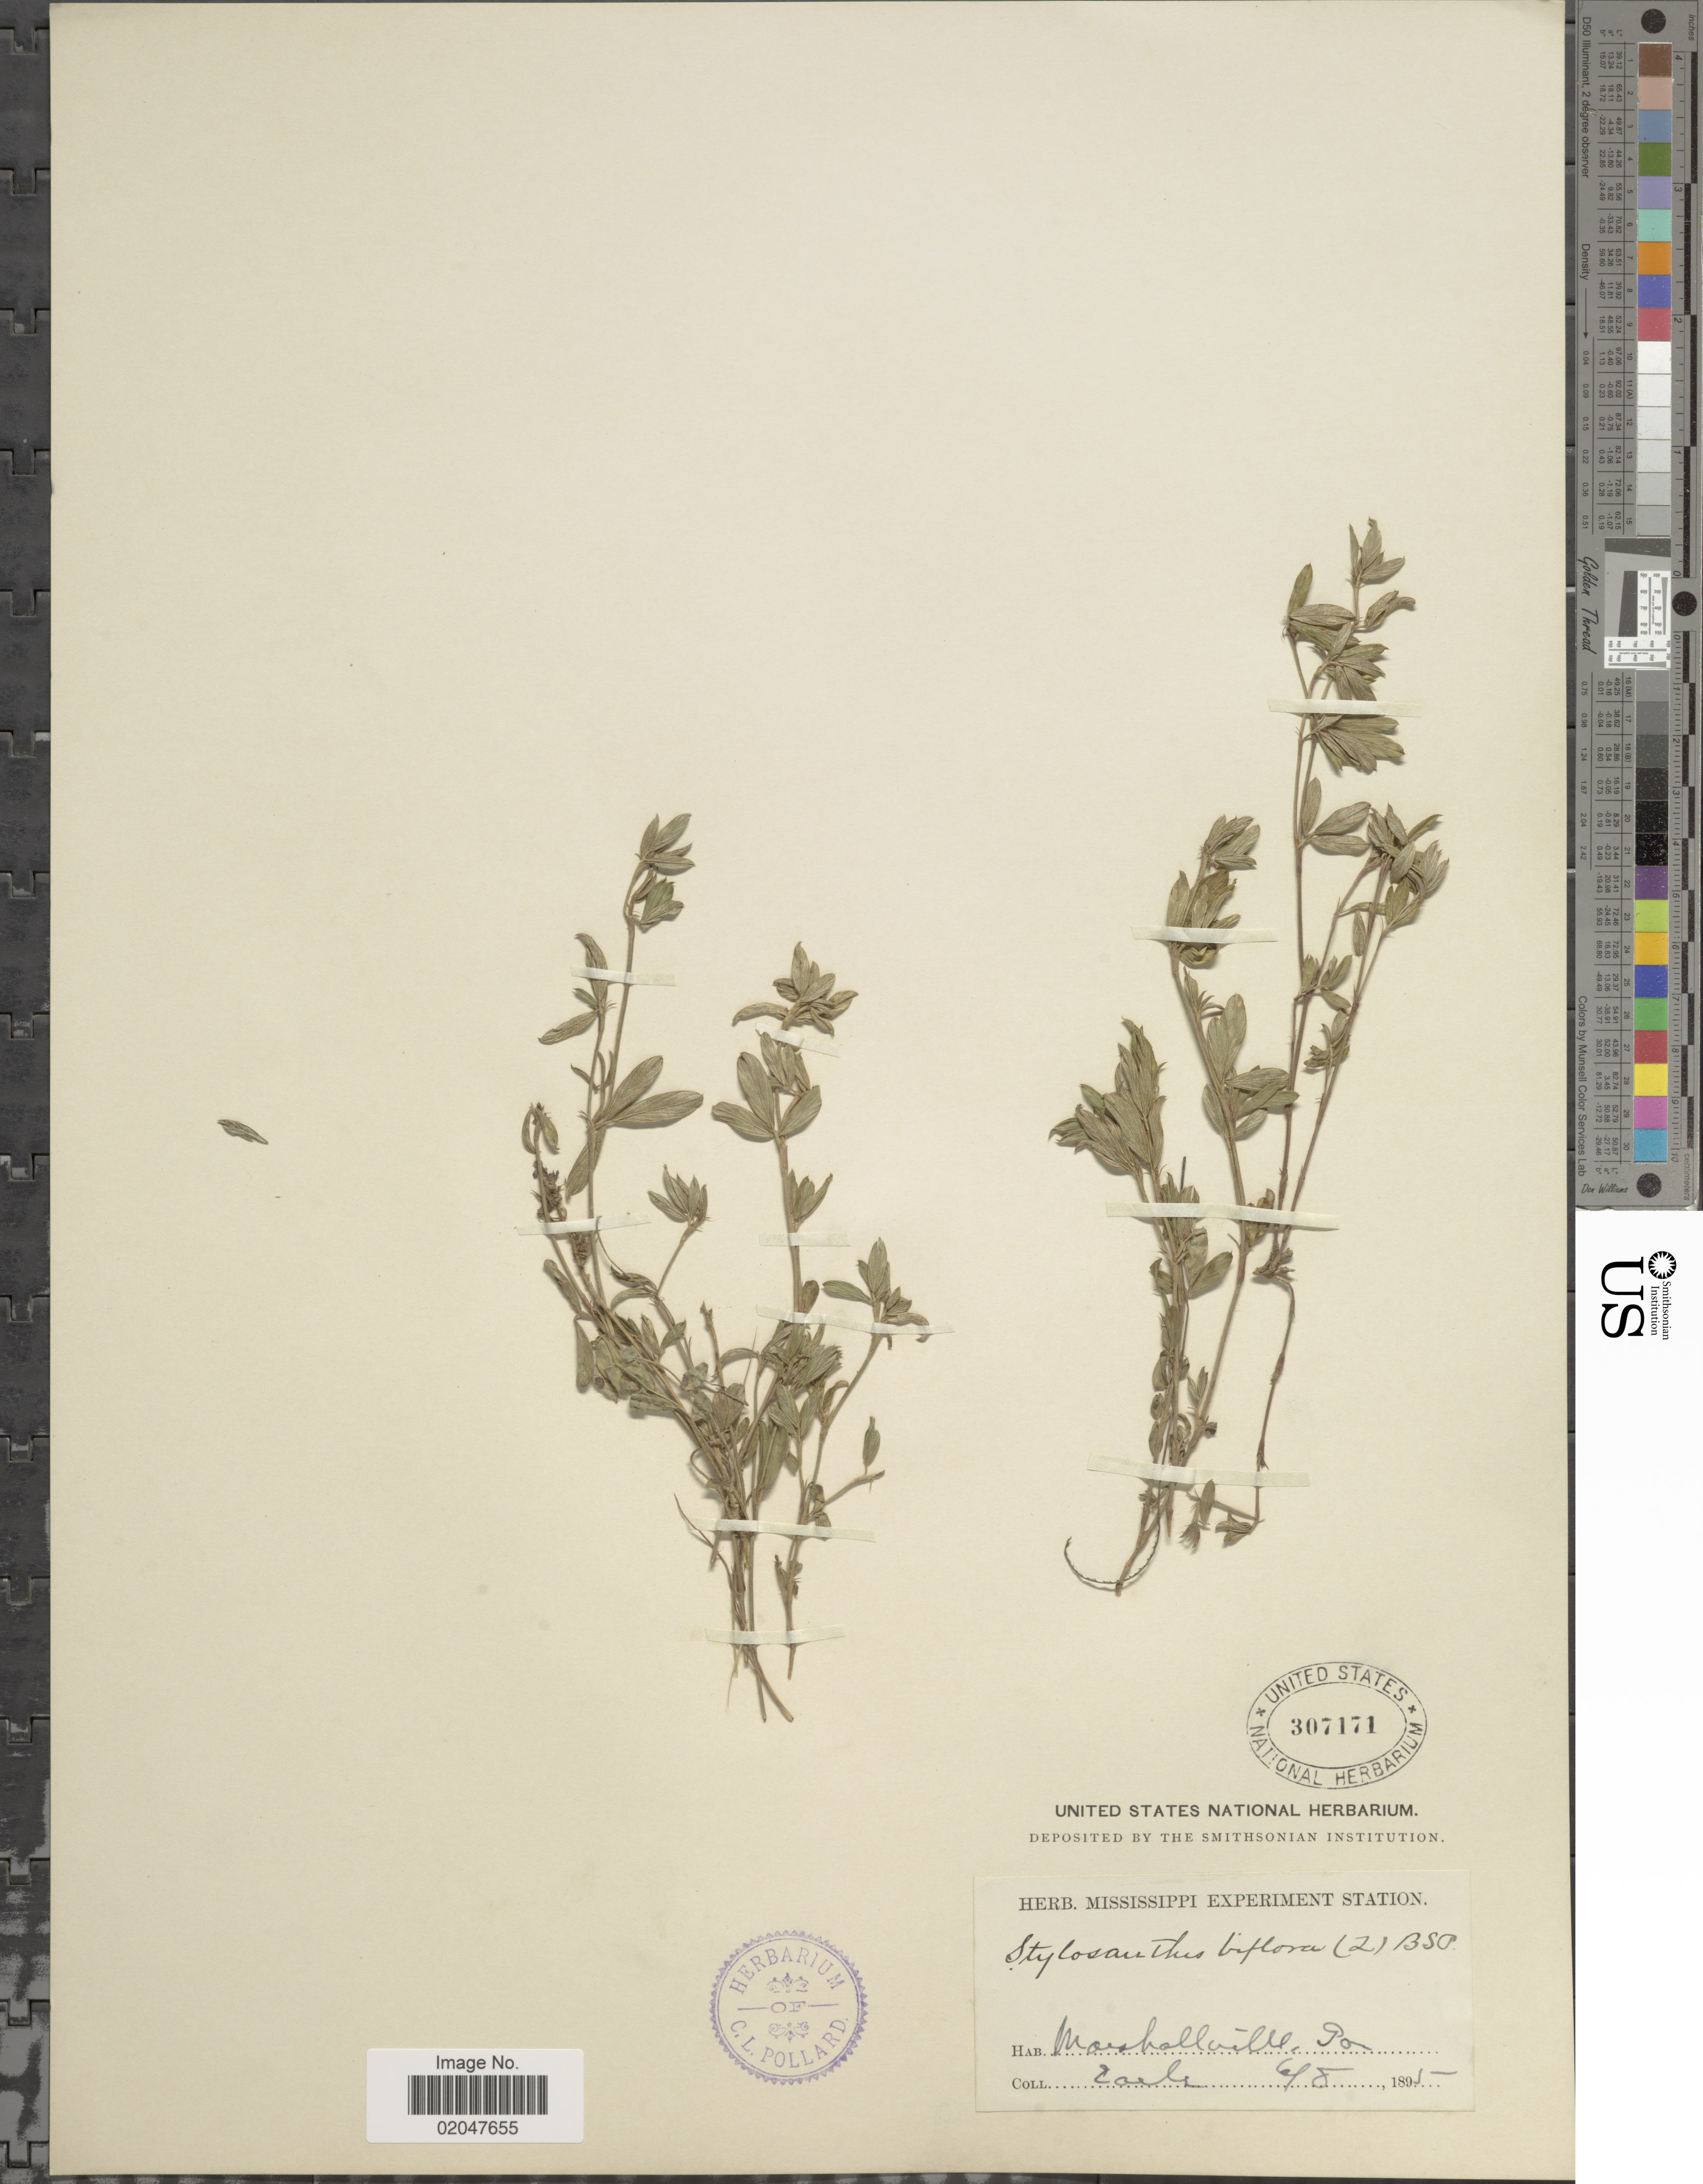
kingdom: Plantae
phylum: Tracheophyta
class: Magnoliopsida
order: Fabales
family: Fabaceae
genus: Stylosanthes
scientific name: Stylosanthes biflora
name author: (L.) Britton et al.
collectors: R. M. Harper & -. Earle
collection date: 1895-06-08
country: United States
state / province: Pennsylvania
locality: Marshallville, Pa.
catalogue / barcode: US 307171